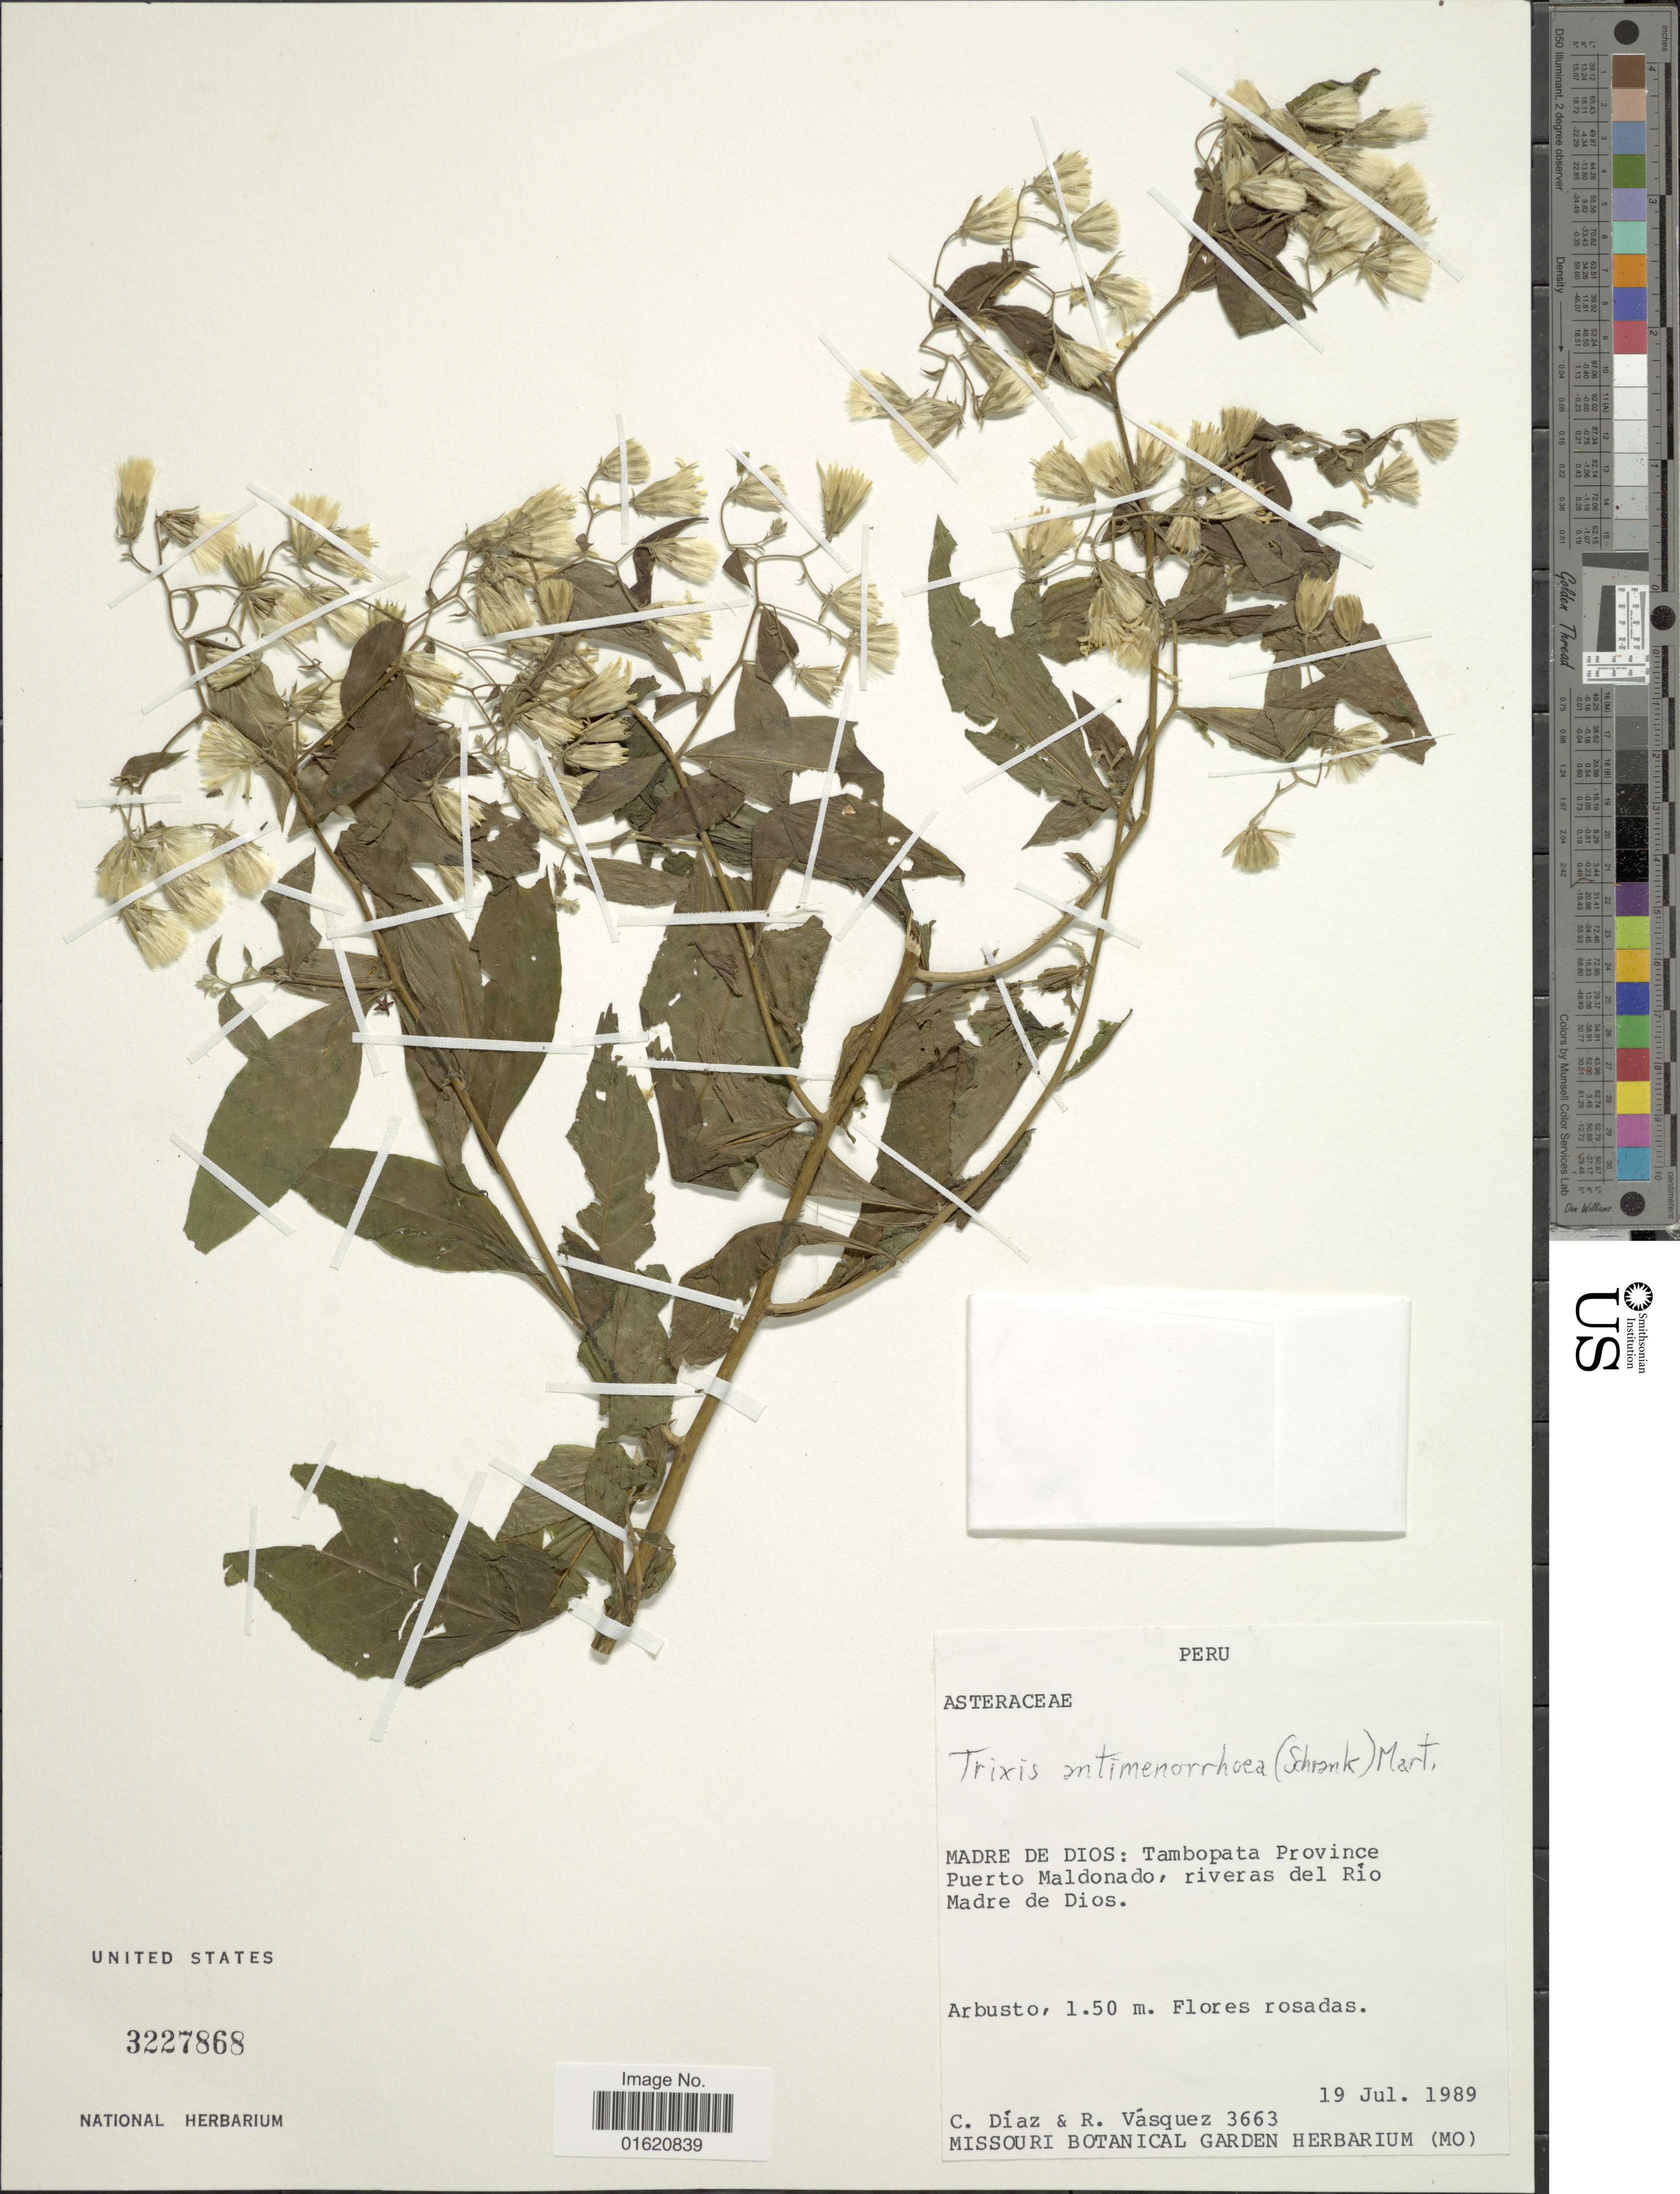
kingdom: Plantae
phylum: Tracheophyta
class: Magnoliopsida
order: Asterales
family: Asteraceae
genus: Trixis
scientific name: Trixis antimenorrhoea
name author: (Schrank) Mart. ex Kuntze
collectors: C. Díaz & R. Vásquez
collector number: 3663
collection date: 1989-07-19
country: Peru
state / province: Madre de Dios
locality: Tambopata Province Puerto Maldonado, riveras del Río Madre de Dios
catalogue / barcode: US 3227868